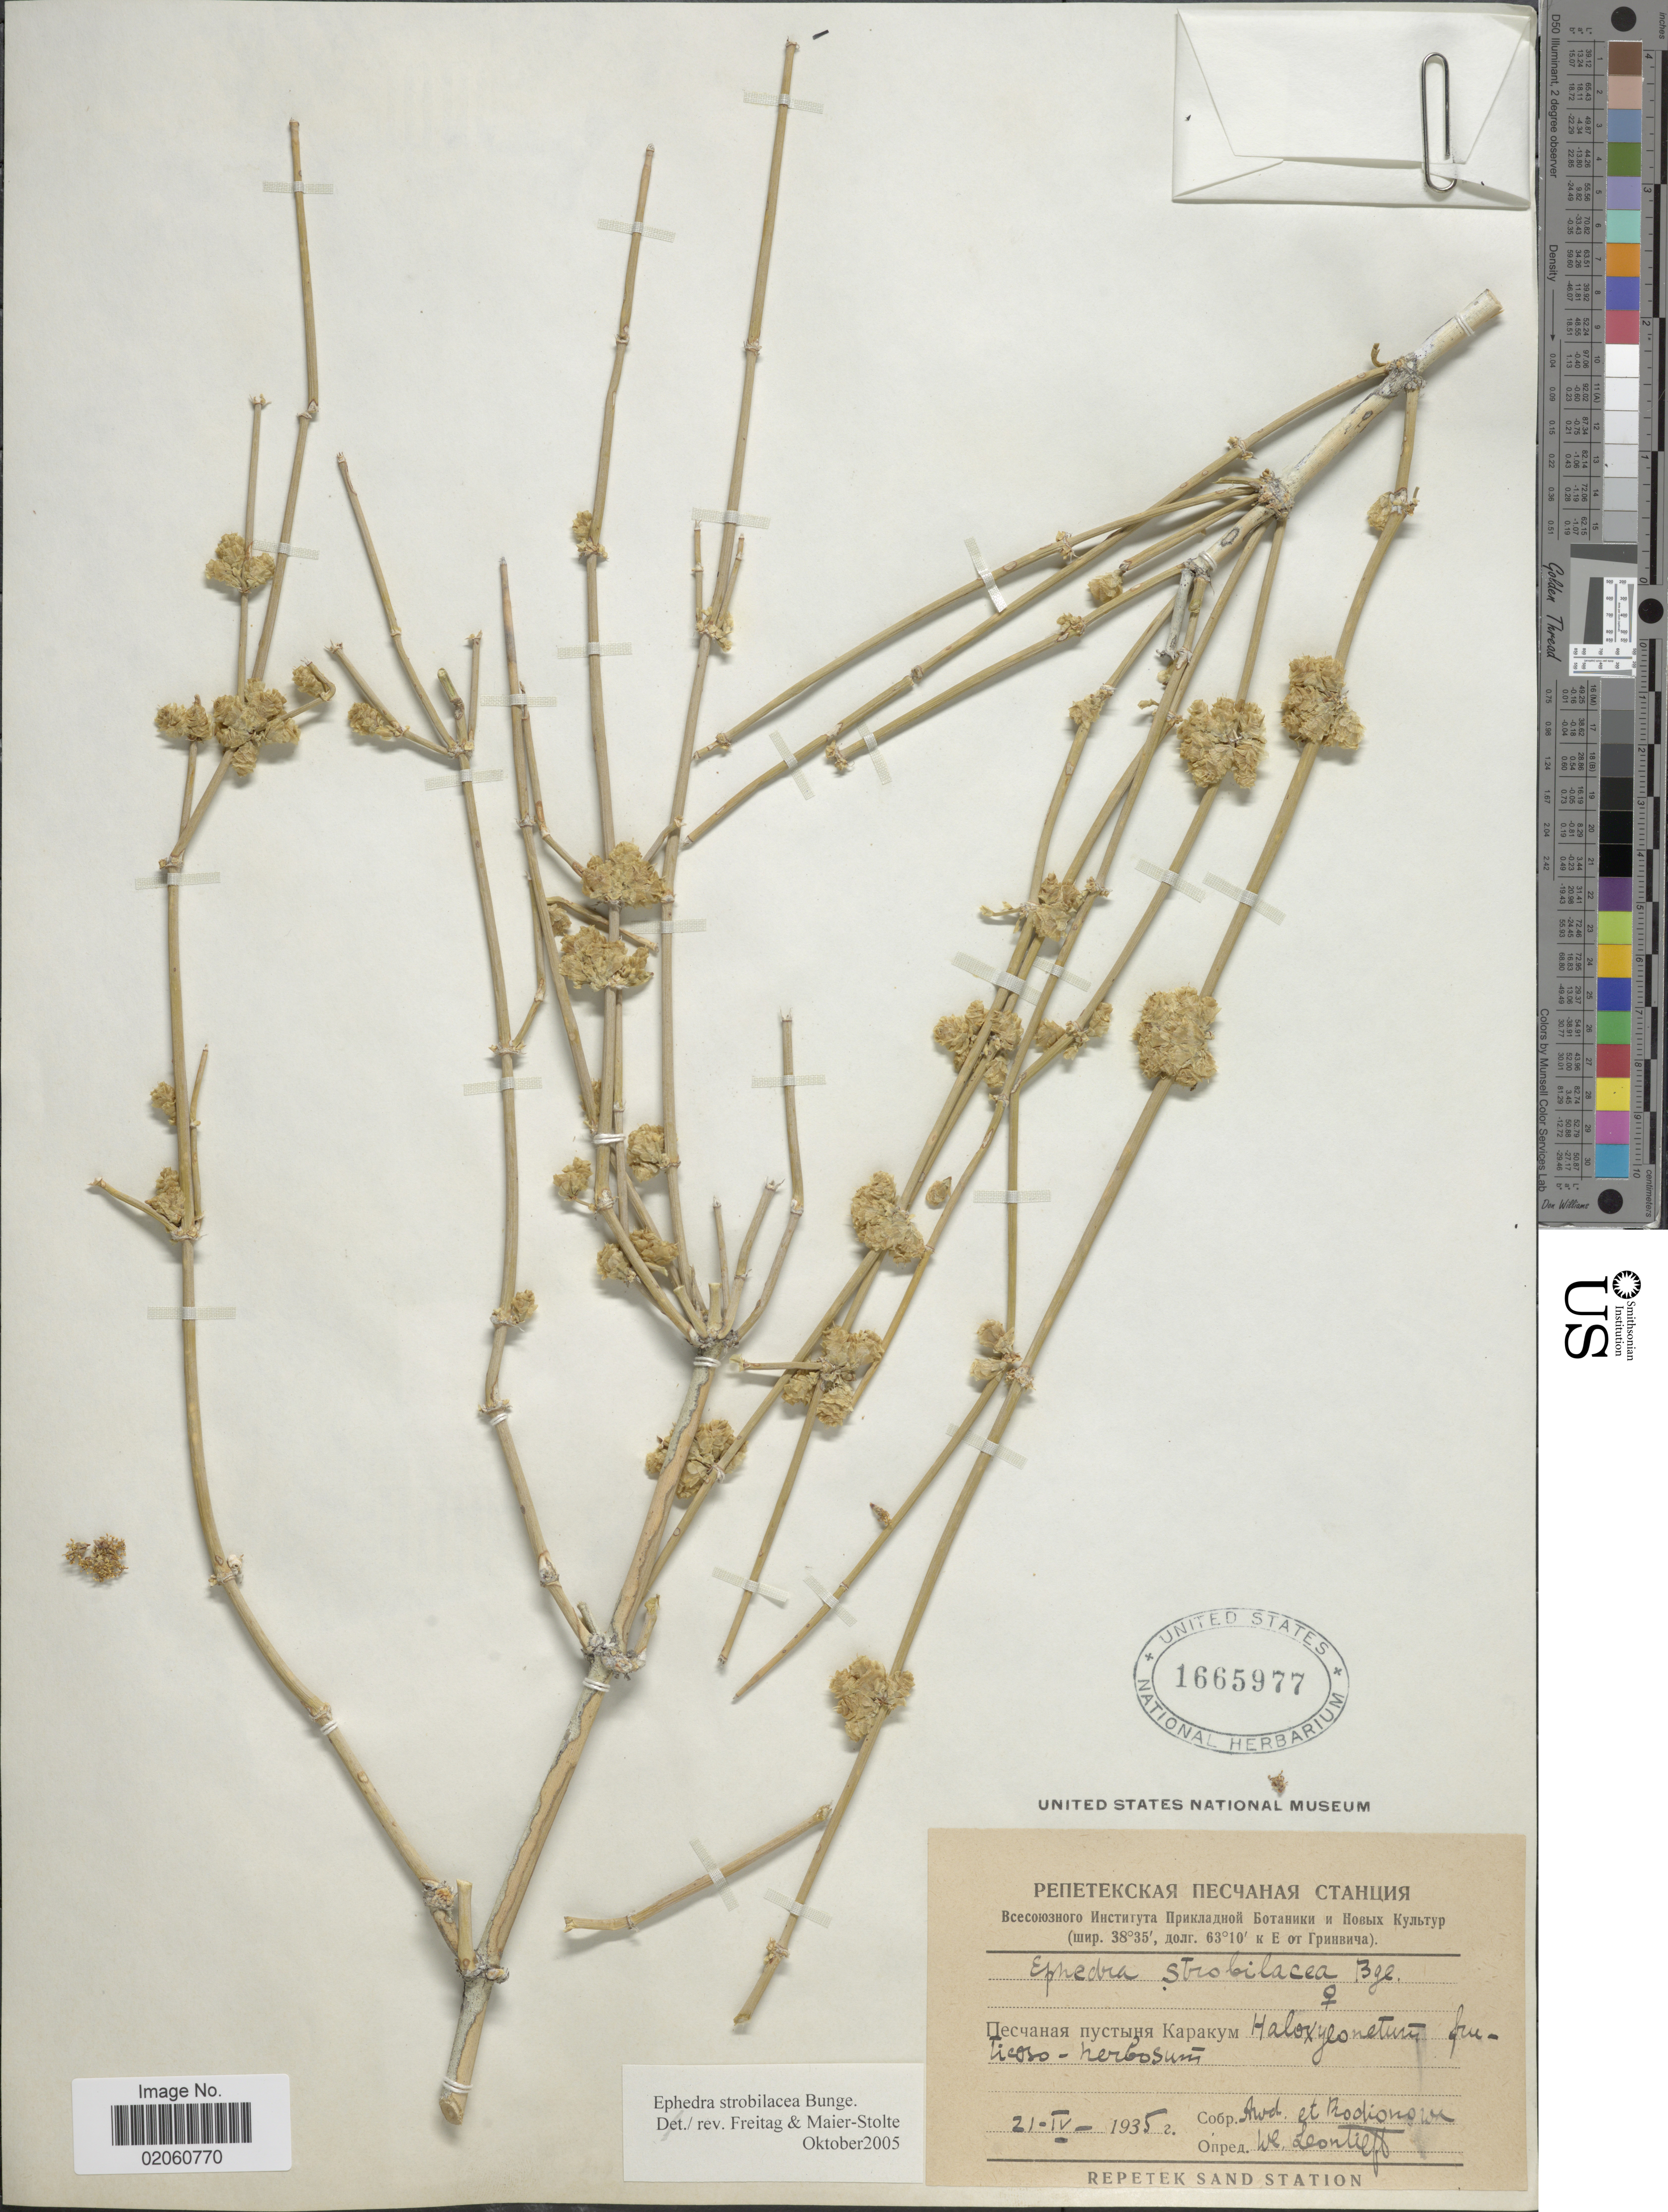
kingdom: Plantae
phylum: Tracheophyta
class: Gnetopsida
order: Ephedrales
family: Ephedraceae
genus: Ephedra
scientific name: Ephedra strobilacea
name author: Bunge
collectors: Ashb. & Rodionowa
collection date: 1935-04-21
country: Turkmenistan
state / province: Lebap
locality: Karakum Desert, Repetek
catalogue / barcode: US 1665977